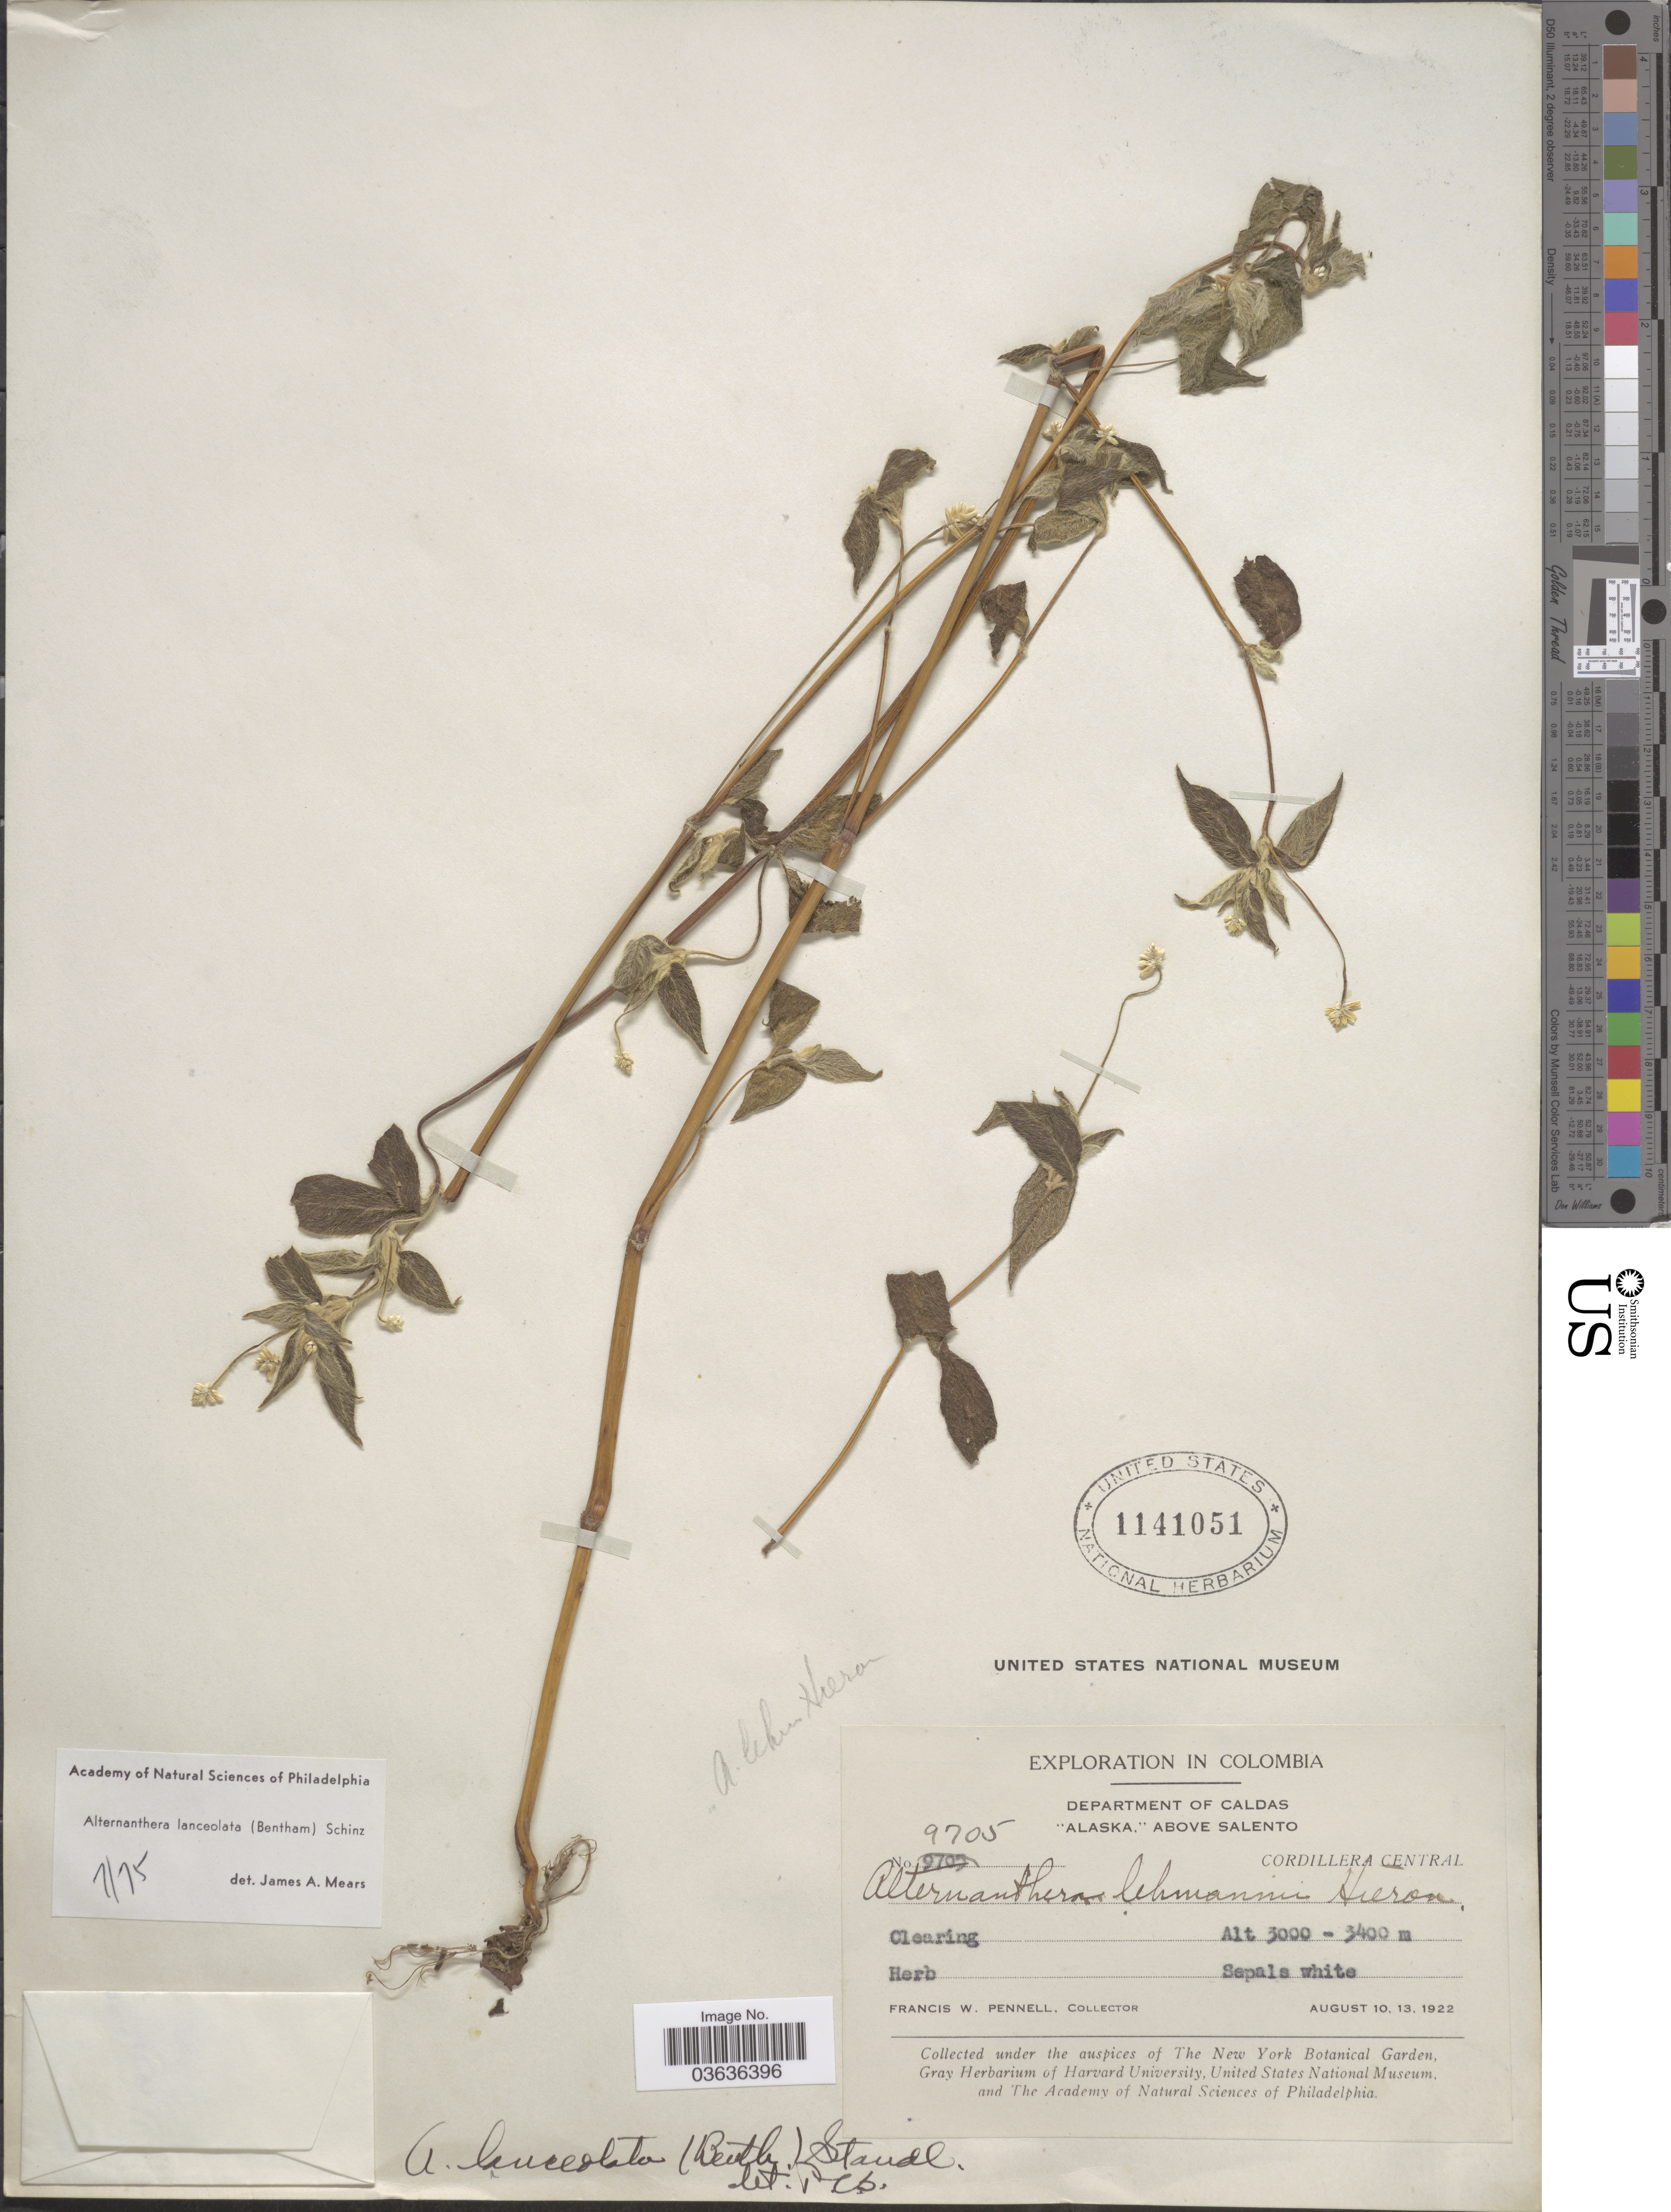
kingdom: Plantae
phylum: Tracheophyta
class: Magnoliopsida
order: Caryophyllales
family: Amaranthaceae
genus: Alternanthera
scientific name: Alternanthera lanceolata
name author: (Benth.) Schinz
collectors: F. W. Pennell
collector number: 9705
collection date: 1922-08-10/1922-08-13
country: Colombia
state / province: Caldas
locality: Department of Caldas. "Alaska," above Salento. Cordillera Central.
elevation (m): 3000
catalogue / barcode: US 1141051